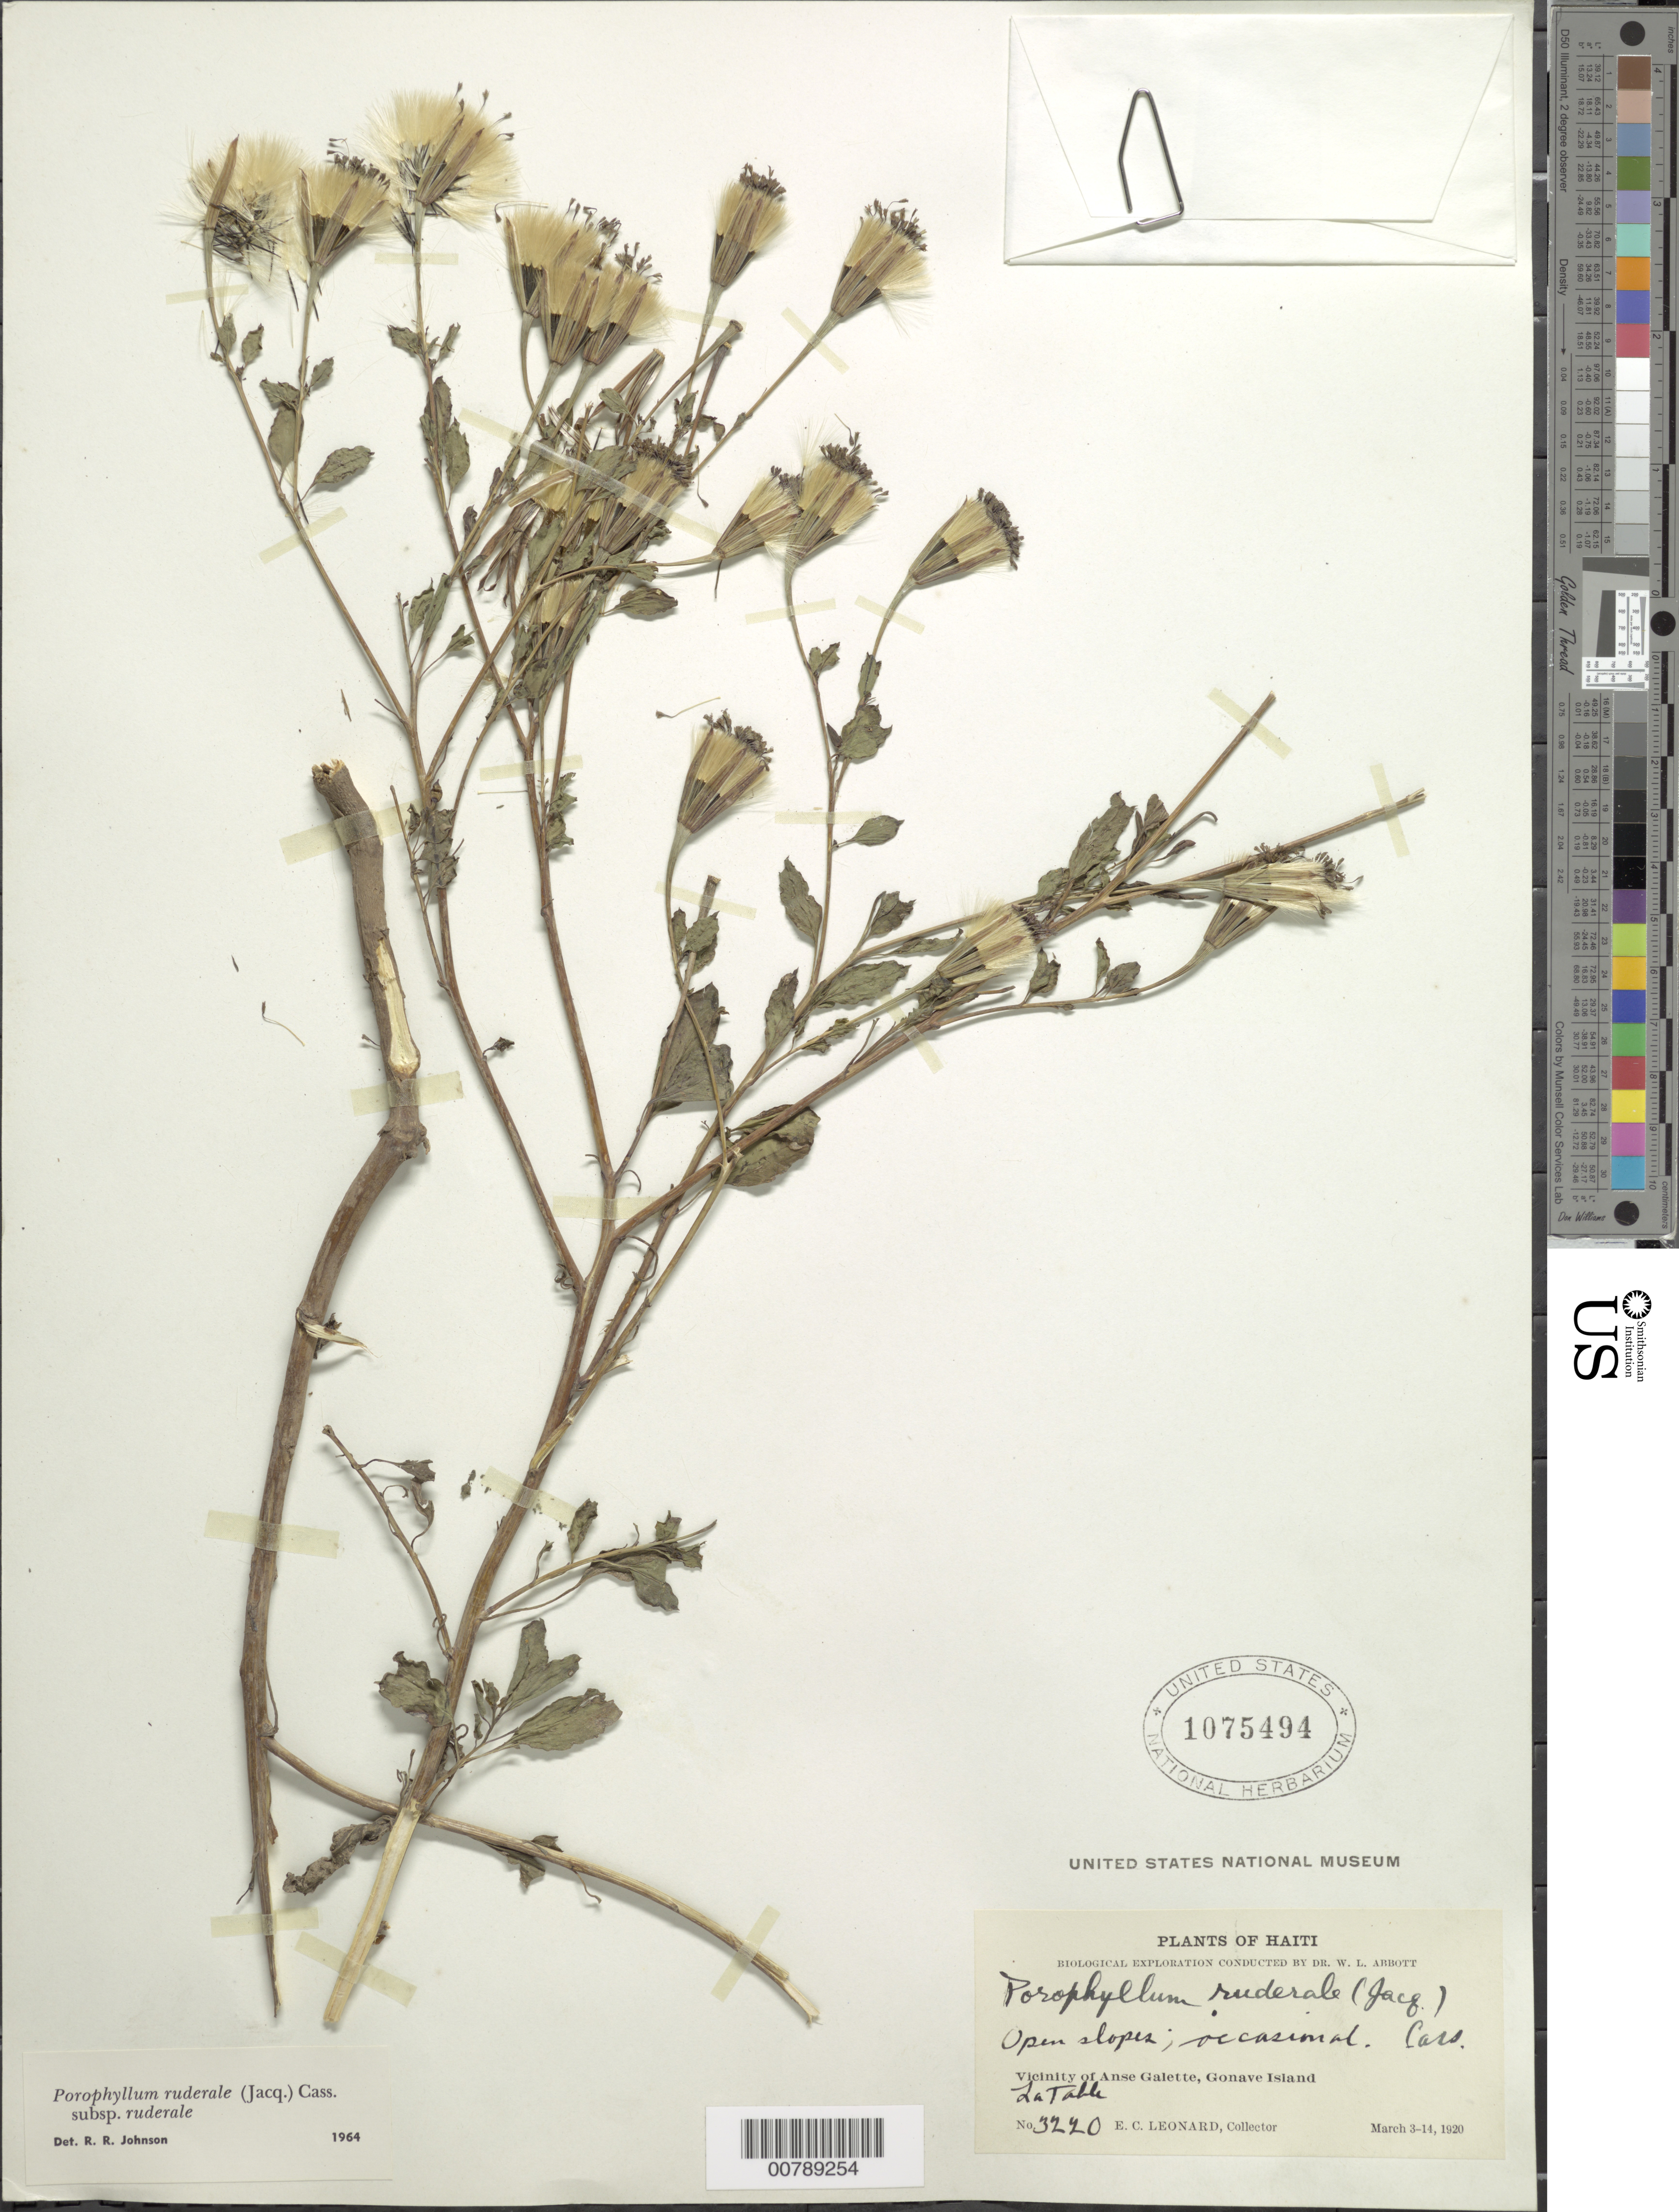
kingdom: Plantae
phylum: Tracheophyta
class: Magnoliopsida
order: Asterales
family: Asteraceae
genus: Porophyllum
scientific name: Porophyllum ruderale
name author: (Jacq.) Cass.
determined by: Johnson, R. R.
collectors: E. C. Leonard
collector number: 3220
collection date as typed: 03 Mar 1920 to 14 Mar 1920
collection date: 1920-03-03/1920-03-14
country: Haiti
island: Hispaniola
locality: Vicinity of Anse Galette, Gonave Island, open slopes. La Table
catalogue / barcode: US 1075494